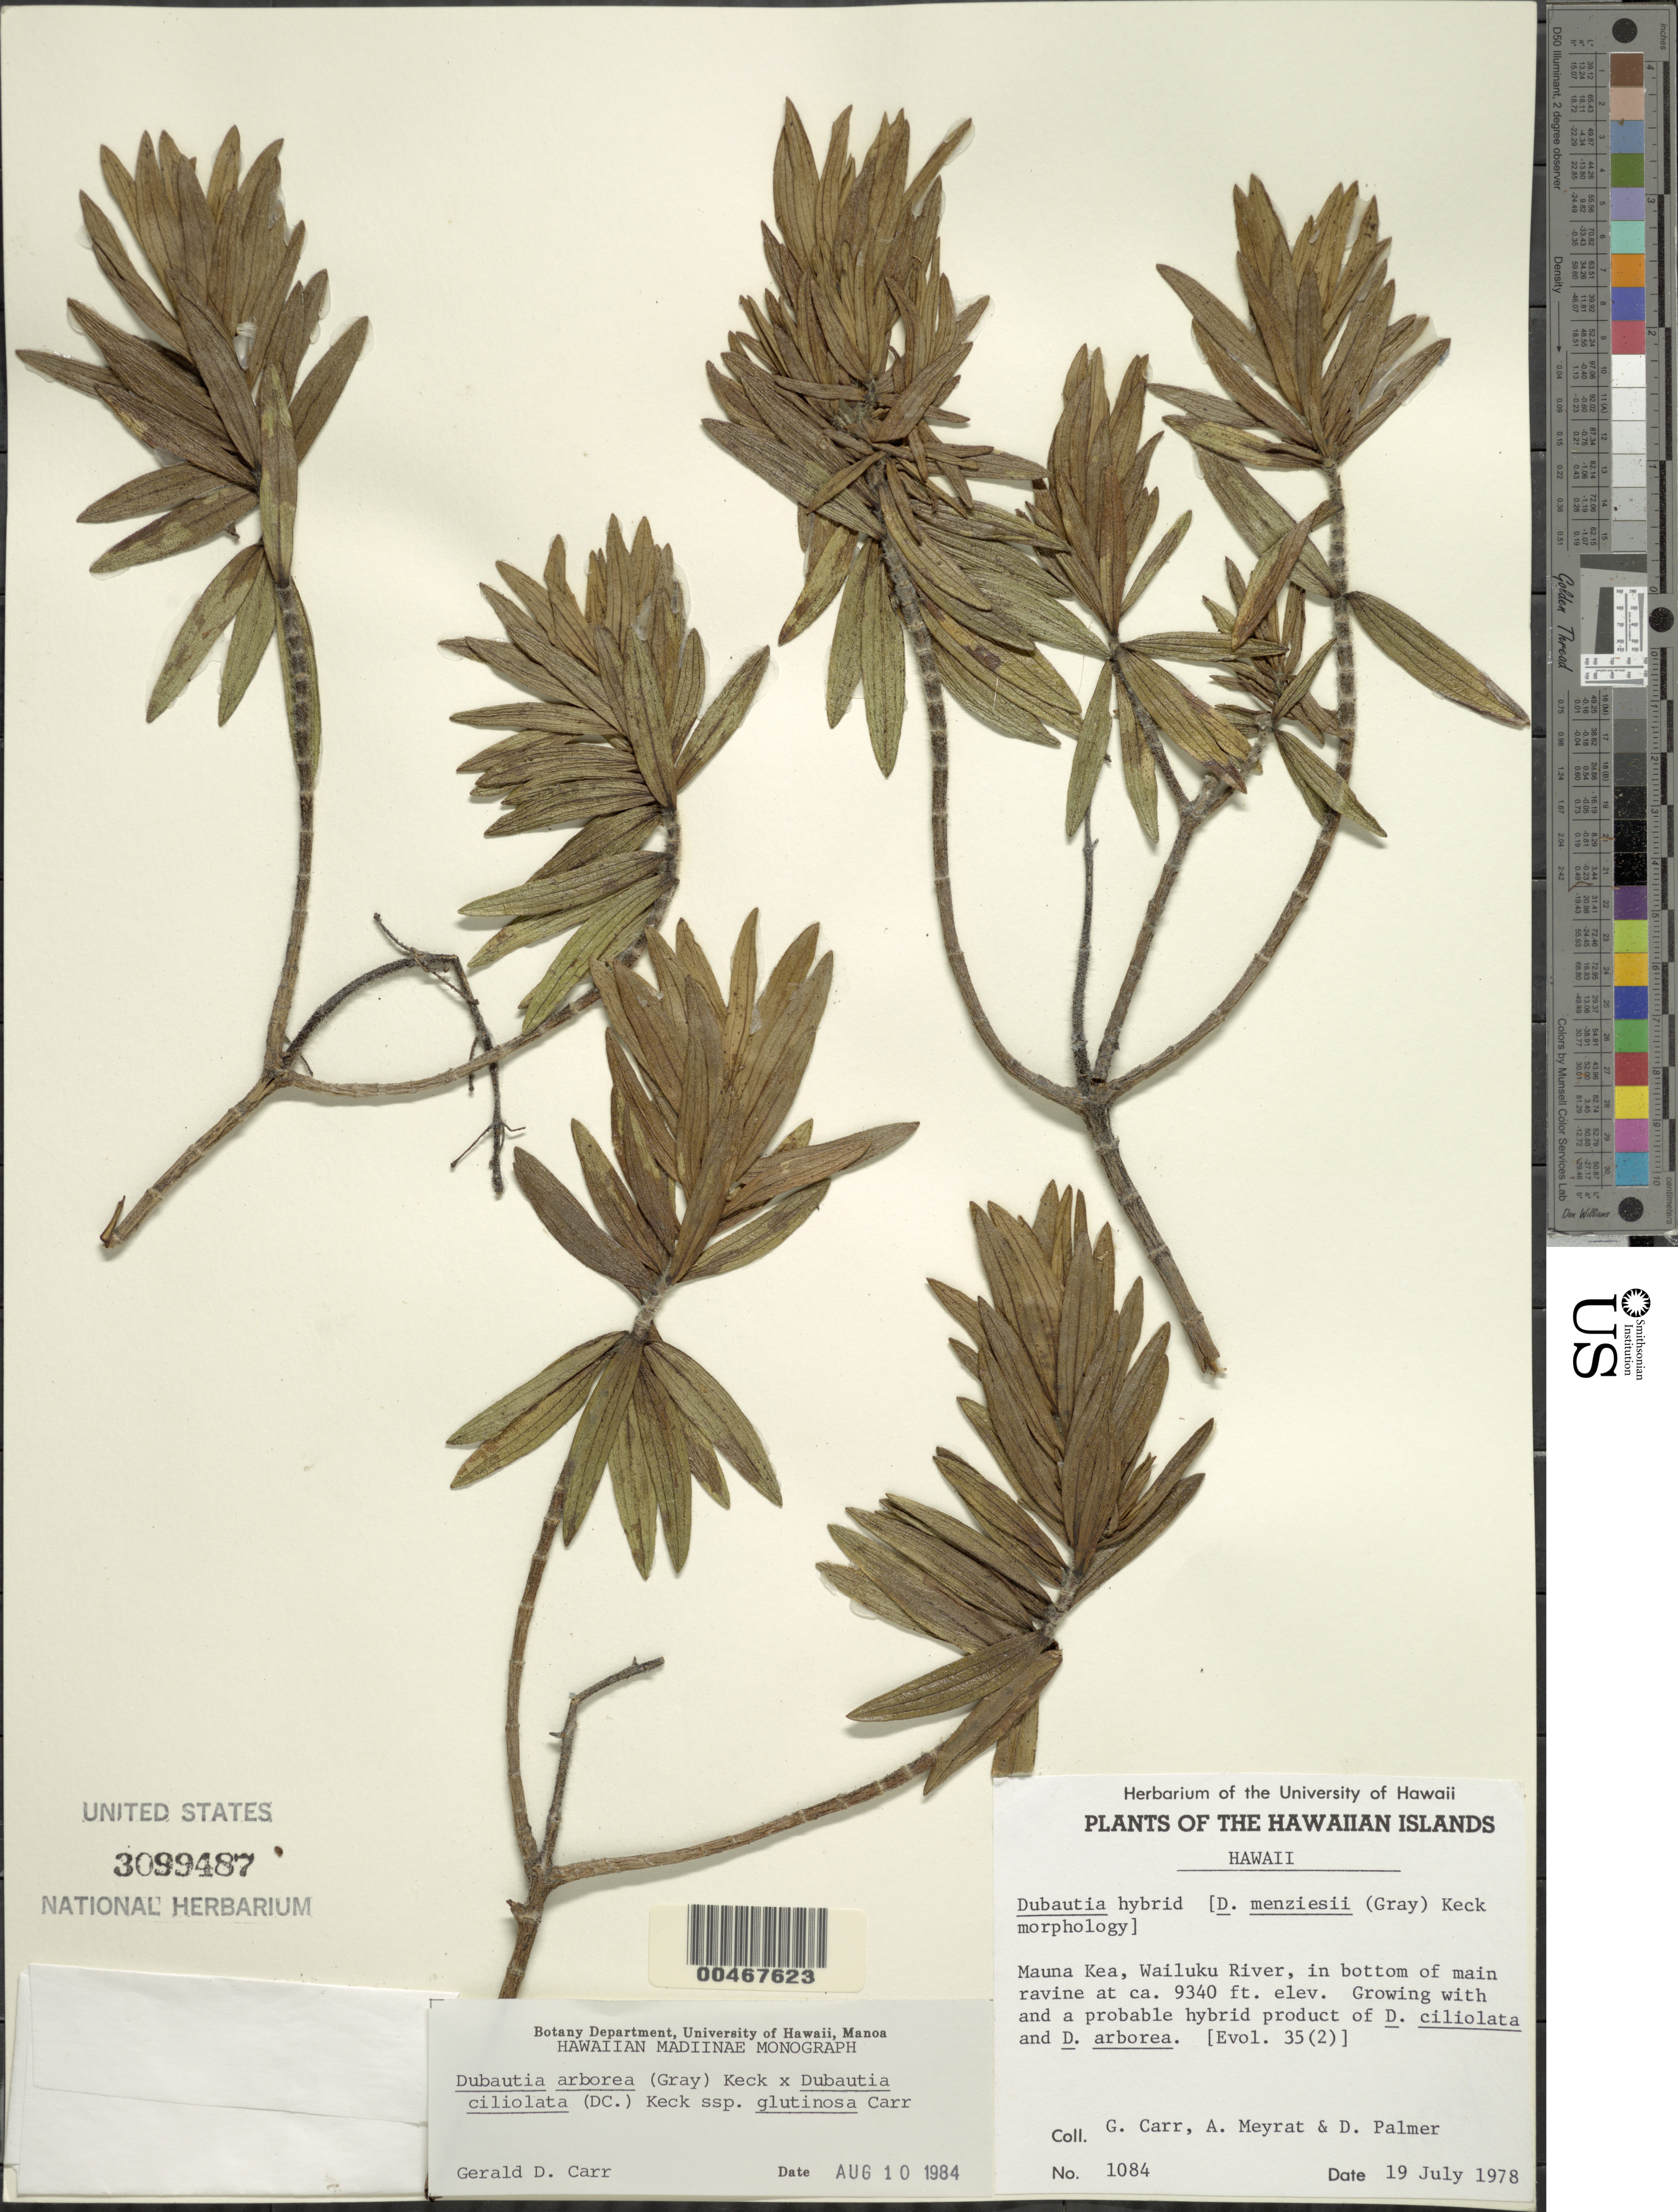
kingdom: Plantae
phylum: Tracheophyta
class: Magnoliopsida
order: Asterales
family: Asteraceae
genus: Dubautia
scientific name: Dubautia arborea x D. ciliolata var. glutinosa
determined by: Carr, G. D.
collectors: G. D. Carr, A. Meyrat & D. Palmer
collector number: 1084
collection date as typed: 19 Jul 1978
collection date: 1978-07-19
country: United States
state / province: Hawaii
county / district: Hawaii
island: Hawaii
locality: Mauna Kea, Wailuku River, in bottom of main ravine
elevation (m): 2847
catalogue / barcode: US 3099487